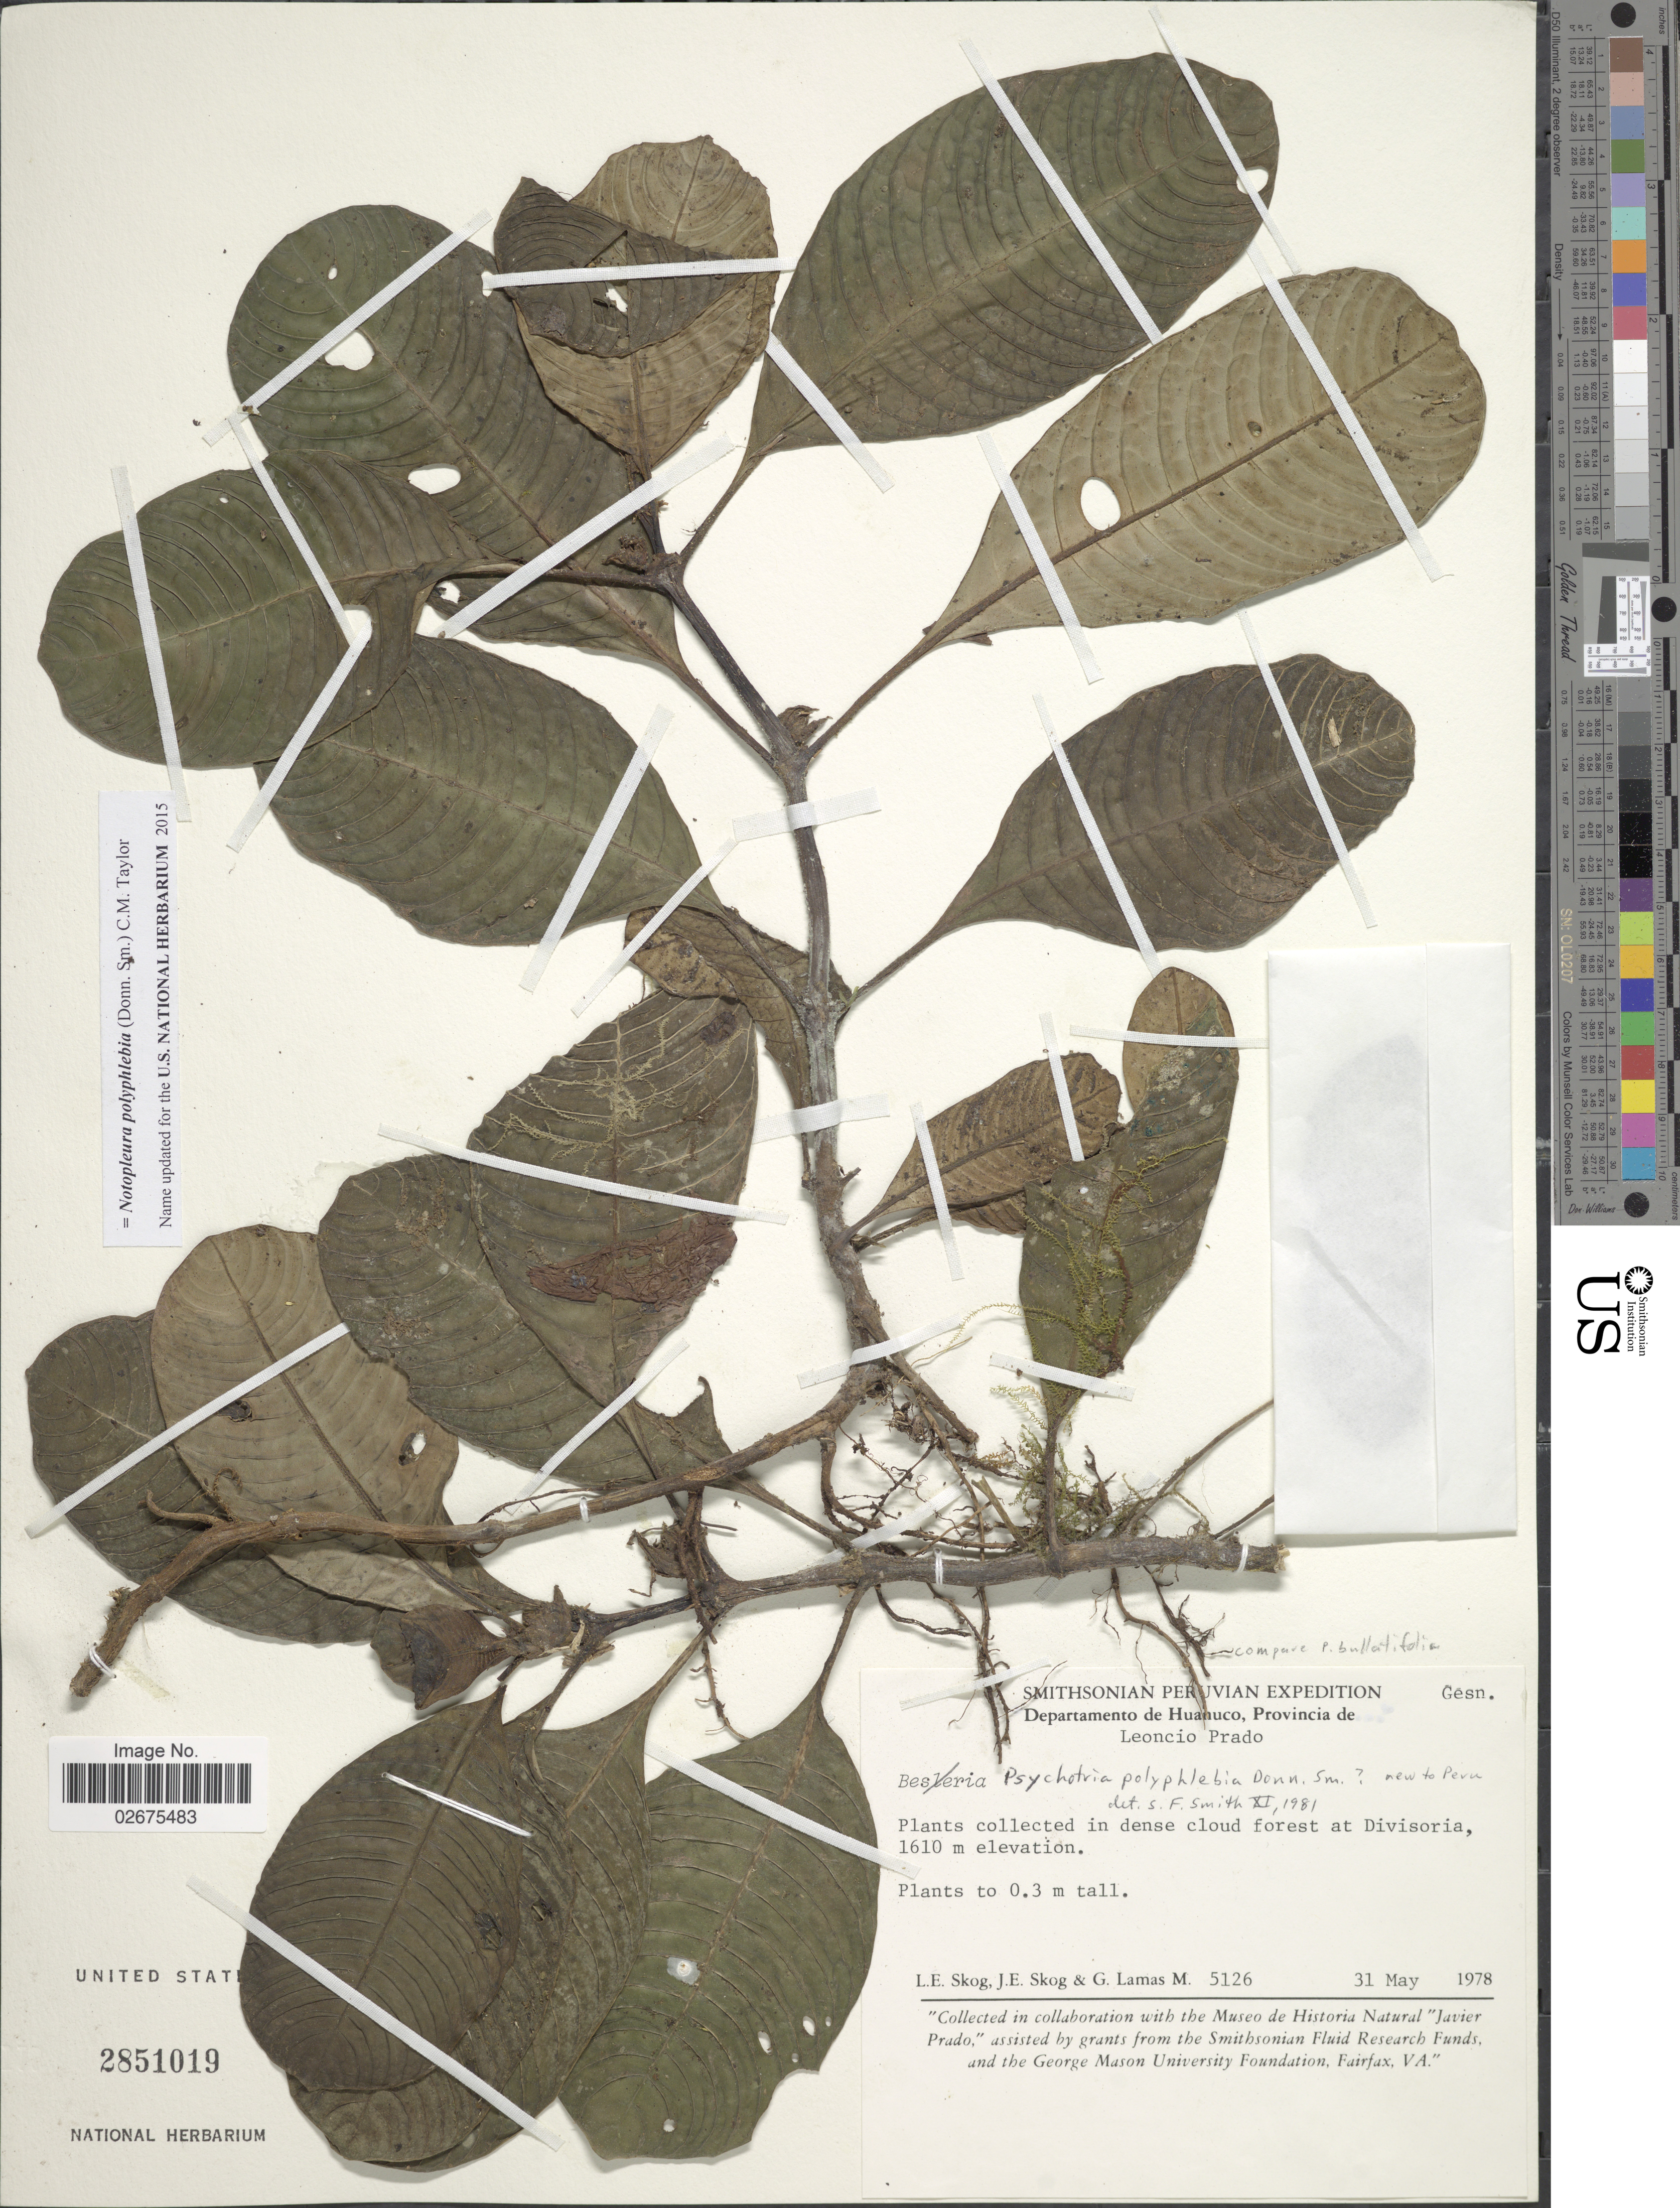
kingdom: Plantae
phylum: Tracheophyta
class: Magnoliopsida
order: Gentianales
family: Rubiaceae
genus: Notopleura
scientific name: Notopleura polyphlebia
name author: (Donn. Sm.) C.M. Taylor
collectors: L. E. Skog, J. E. Skog & G. Lamas M.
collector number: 5126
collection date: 1978-05-31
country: Peru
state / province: Huánuco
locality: Provincia de Leoncio Prado. Forest at Divisoria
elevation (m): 1610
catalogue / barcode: US 2851019